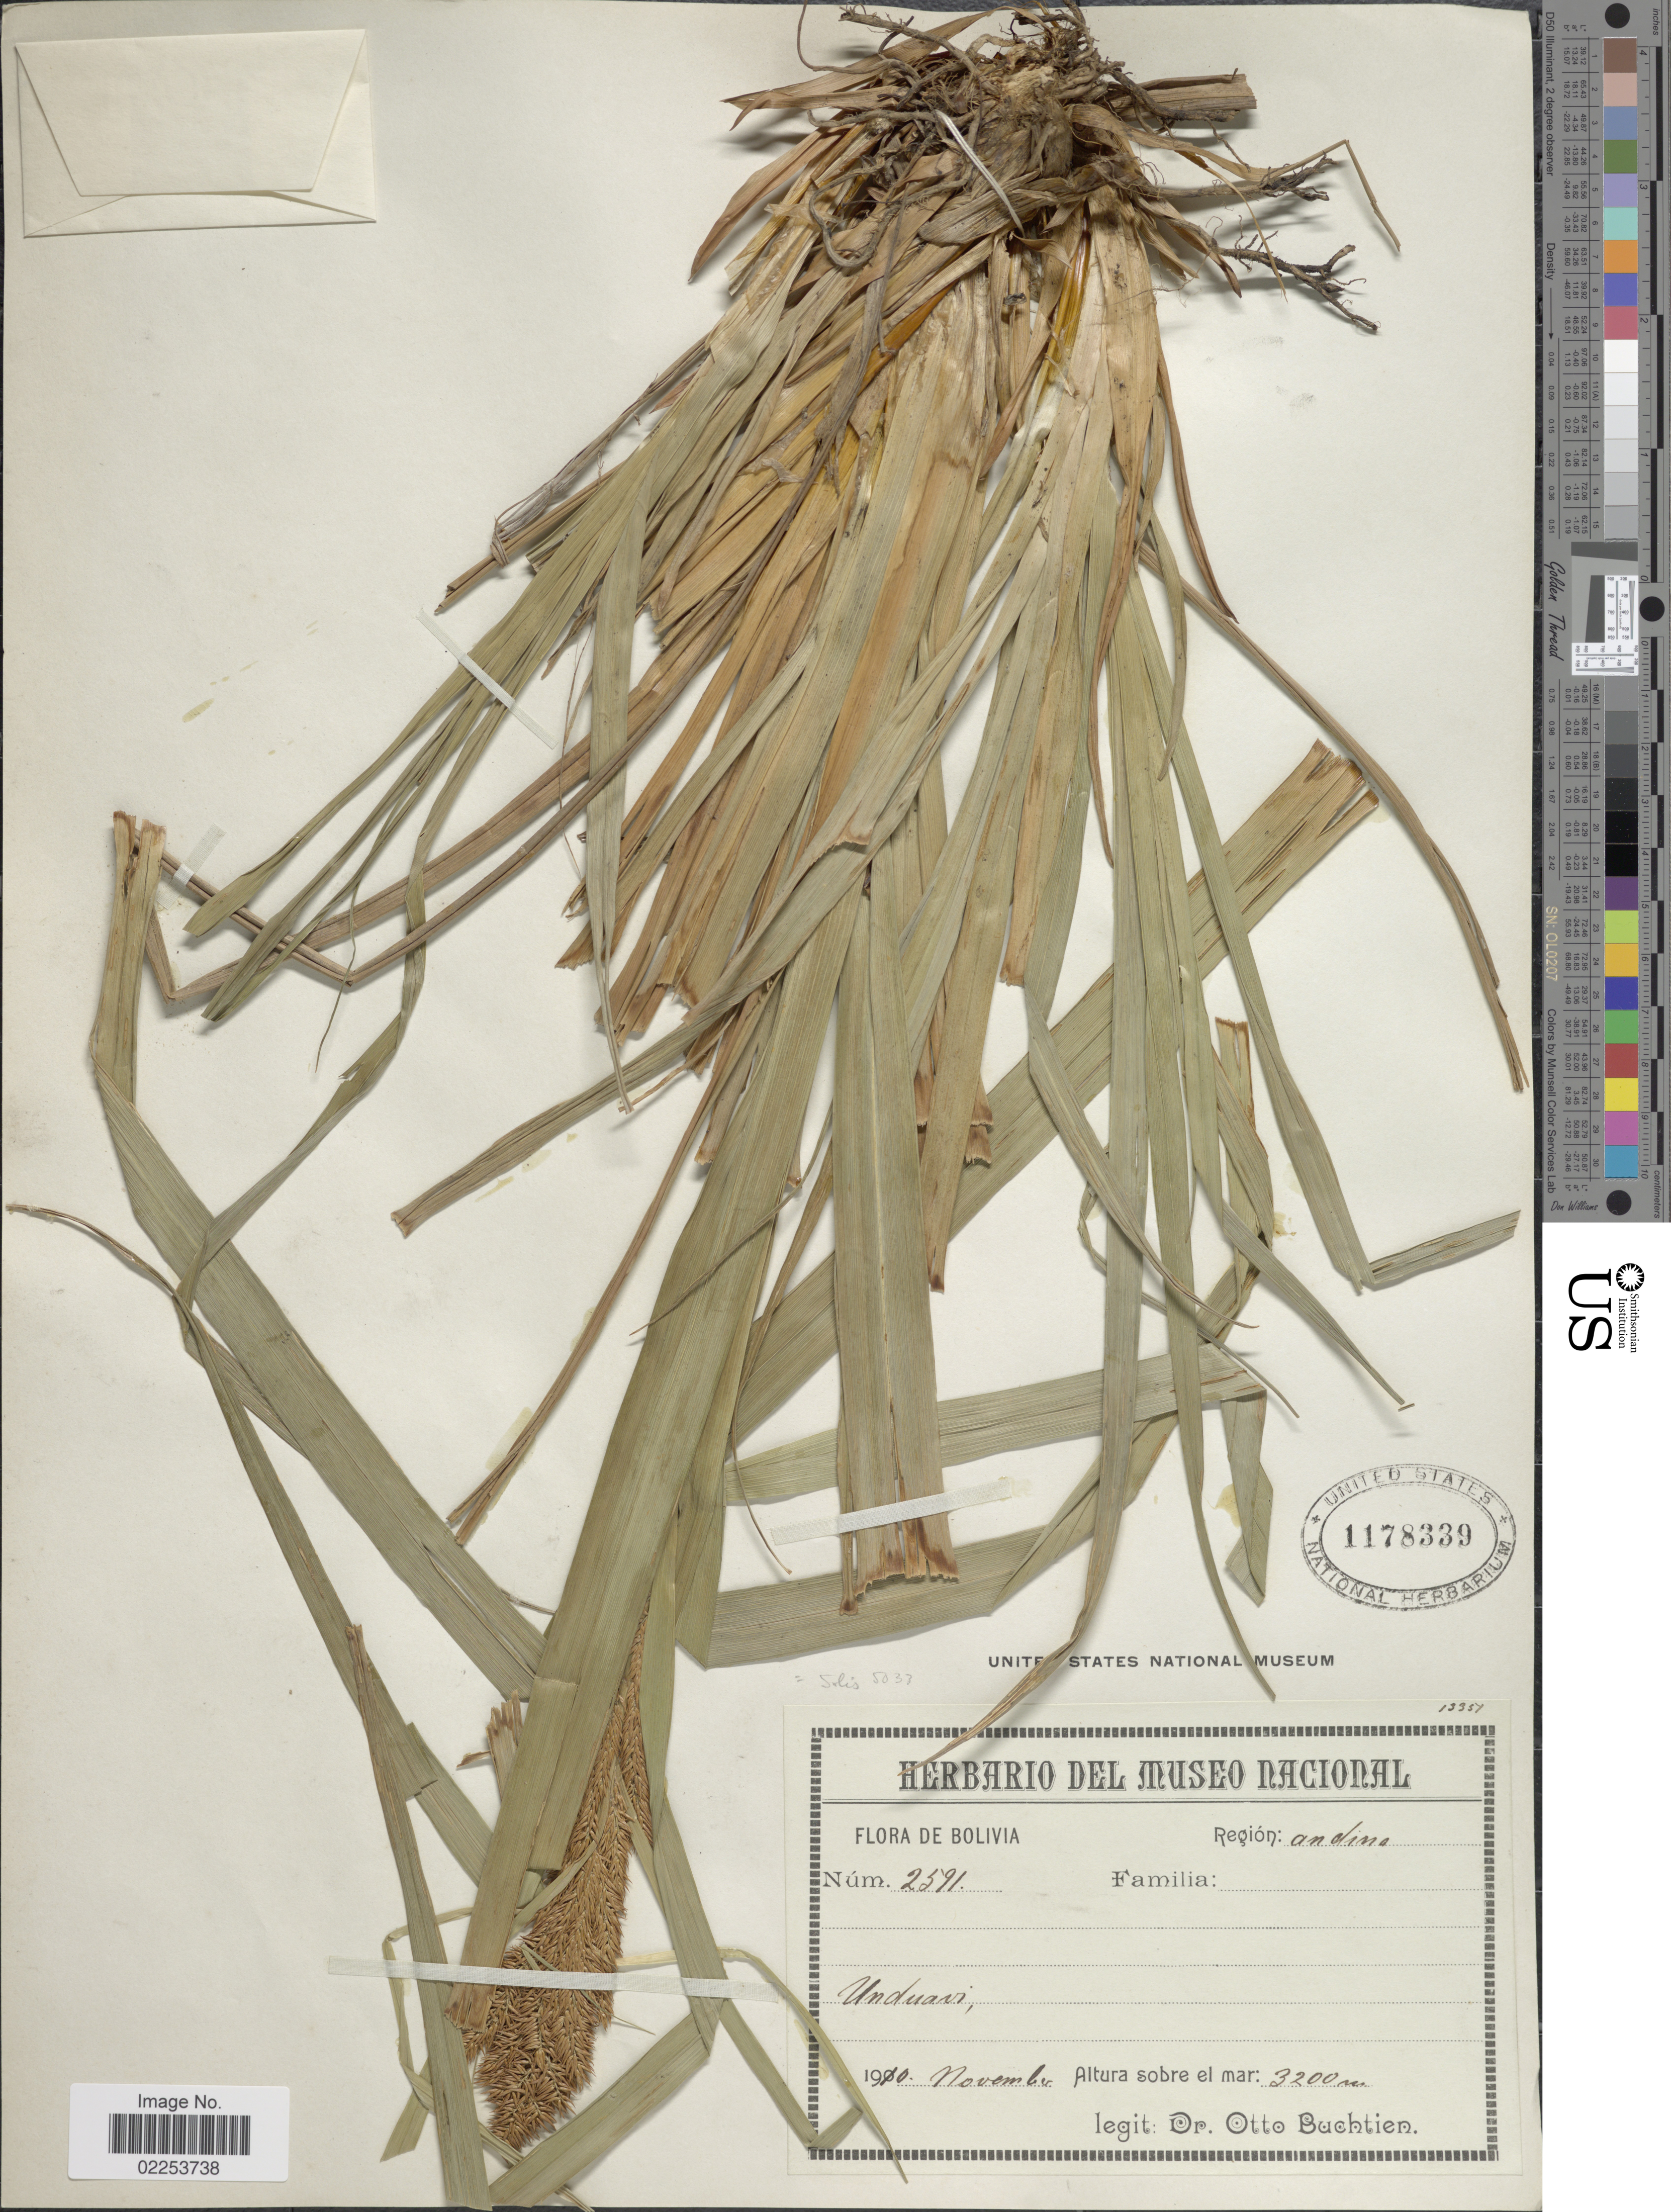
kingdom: Plantae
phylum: Tracheophyta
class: Liliopsida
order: Poales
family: Cyperaceae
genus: Rhynchospora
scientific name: Rhynchospora aristata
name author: Boeckeler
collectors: O. Buchtien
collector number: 2591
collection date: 1910-11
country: Bolivia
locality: Region Andina, Unduavi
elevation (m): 3200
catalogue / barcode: US 1178339